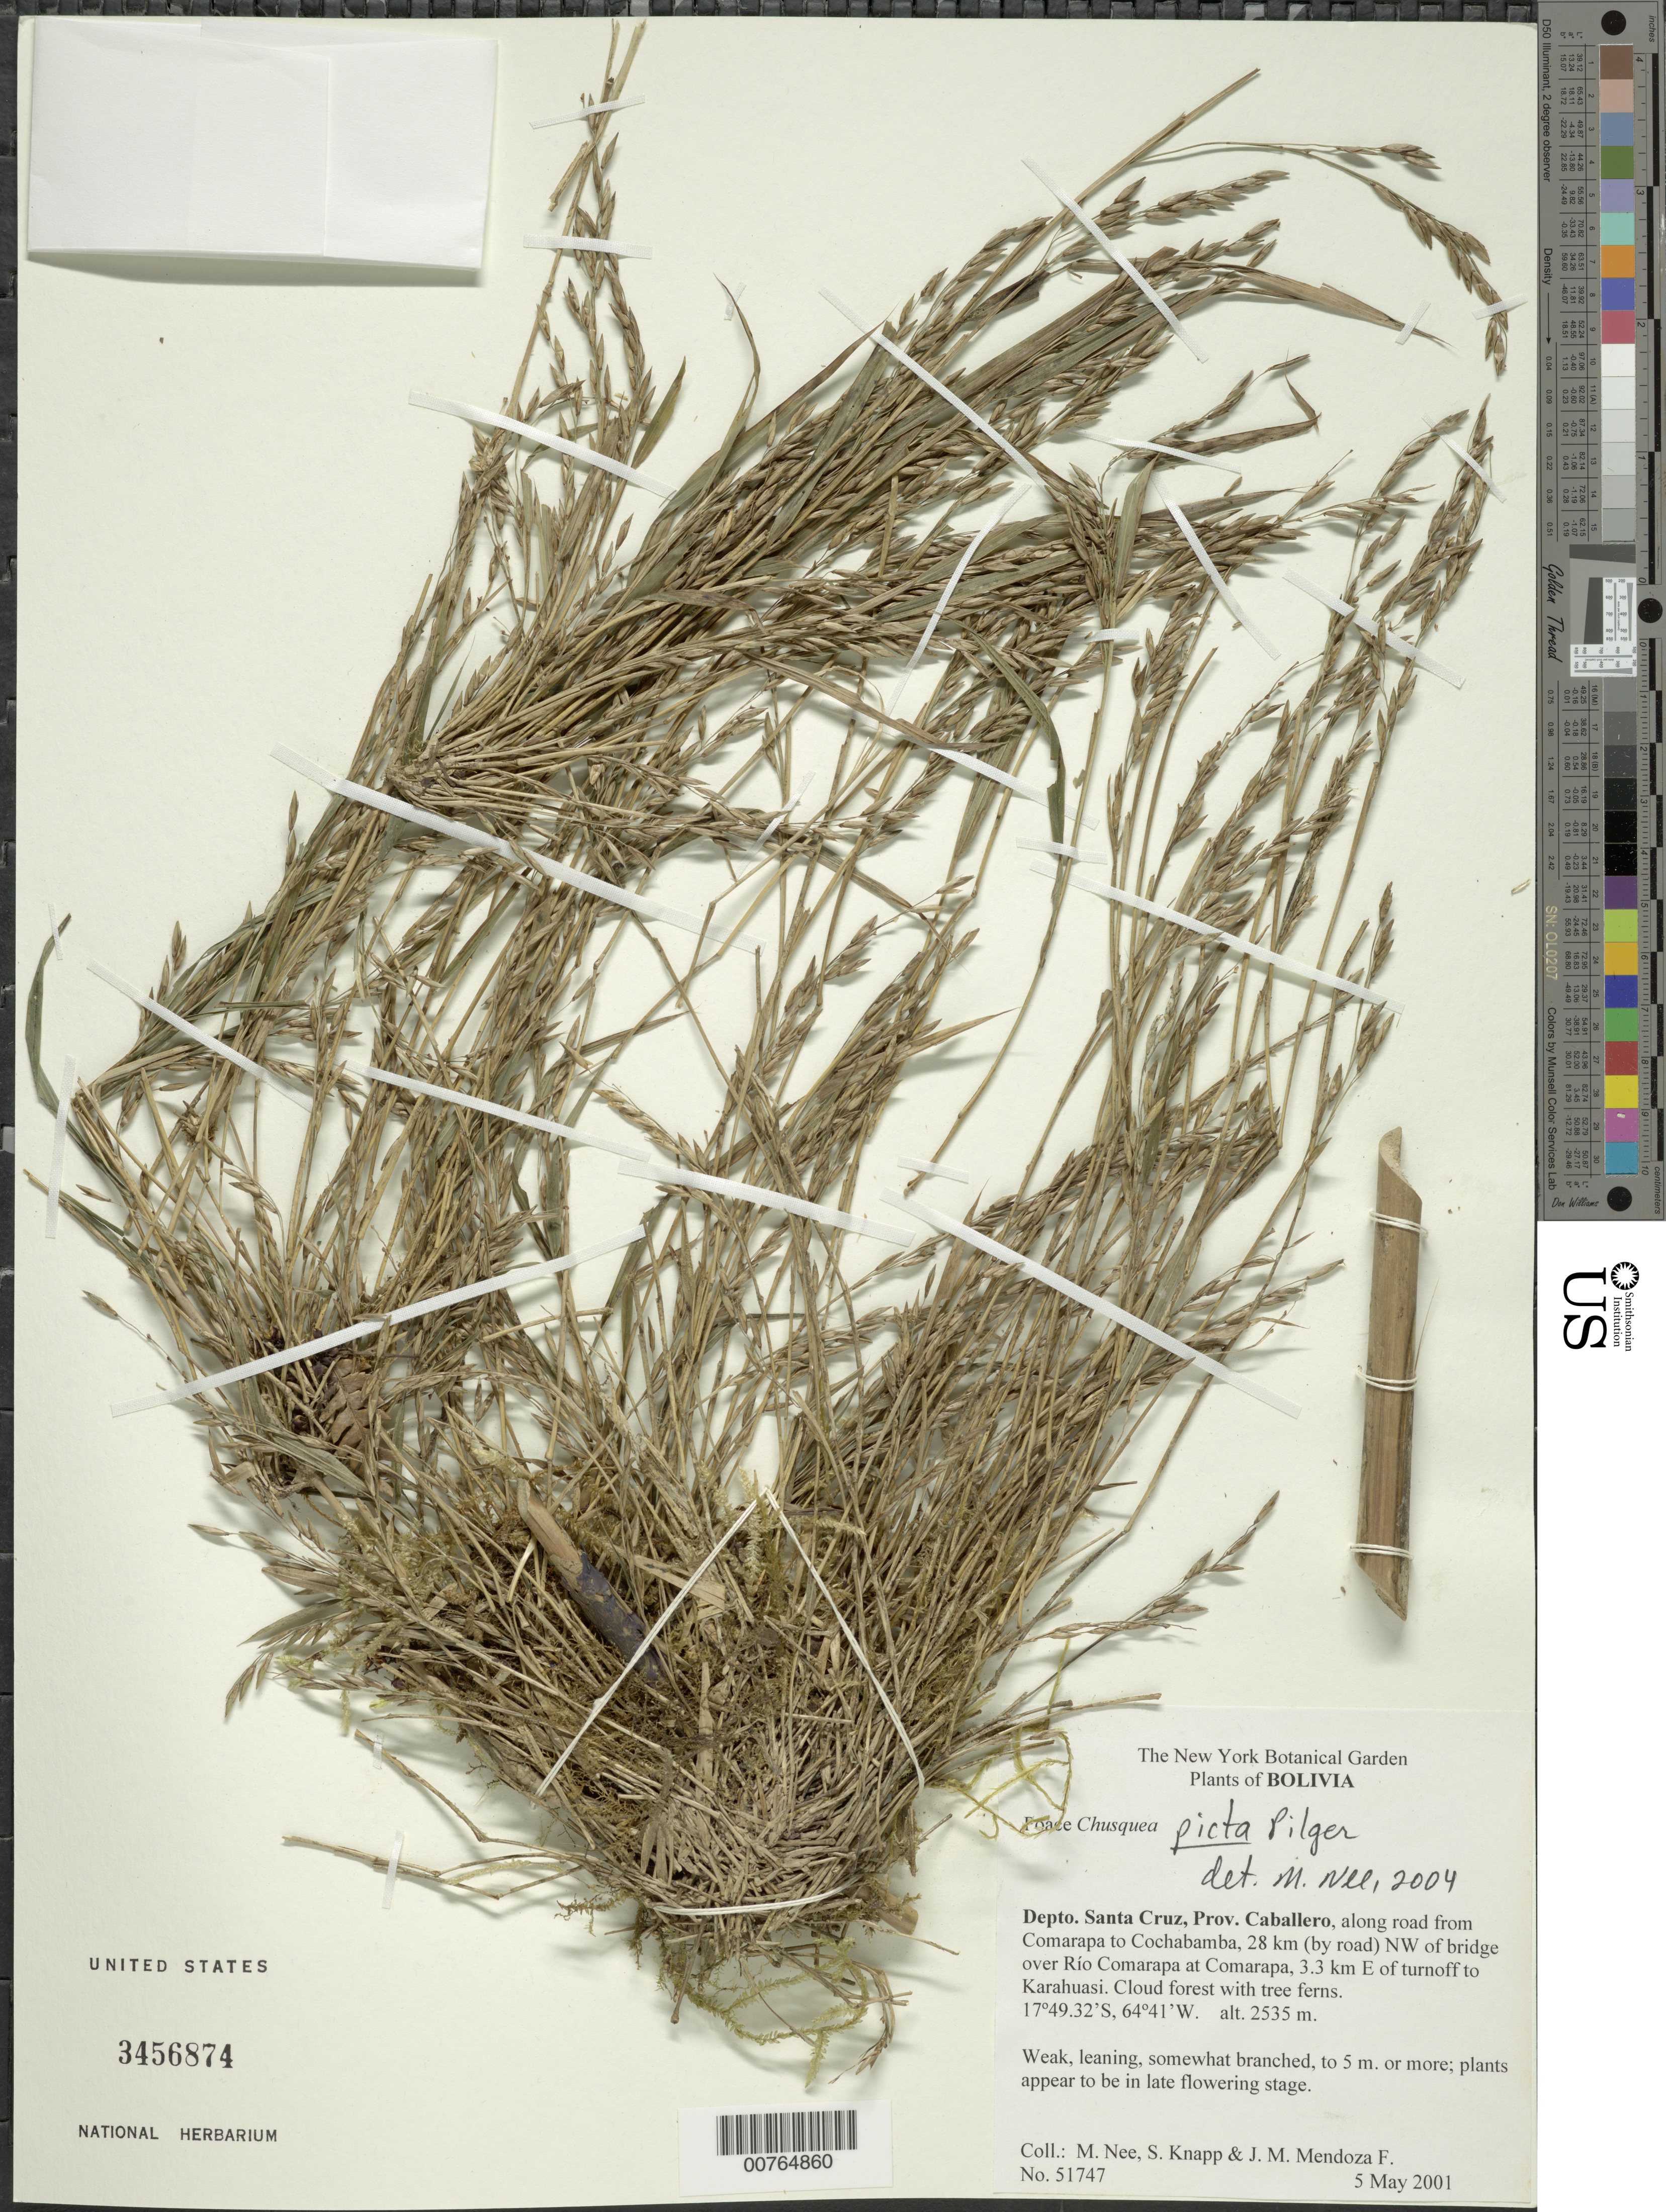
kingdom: Plantae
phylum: Tracheophyta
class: Liliopsida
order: Poales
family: Poaceae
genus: Chusquea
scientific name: Chusquea picta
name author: Pilg.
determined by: Nee, Michael H.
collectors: M. Nee, S. Knapp & J. M. Mendoza F.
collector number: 51747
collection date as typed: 03 May 2001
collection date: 2001-05-03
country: Bolivia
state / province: Santa Cruz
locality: Road between Comarapa and Cochabamba.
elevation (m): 2535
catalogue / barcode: US 3456874